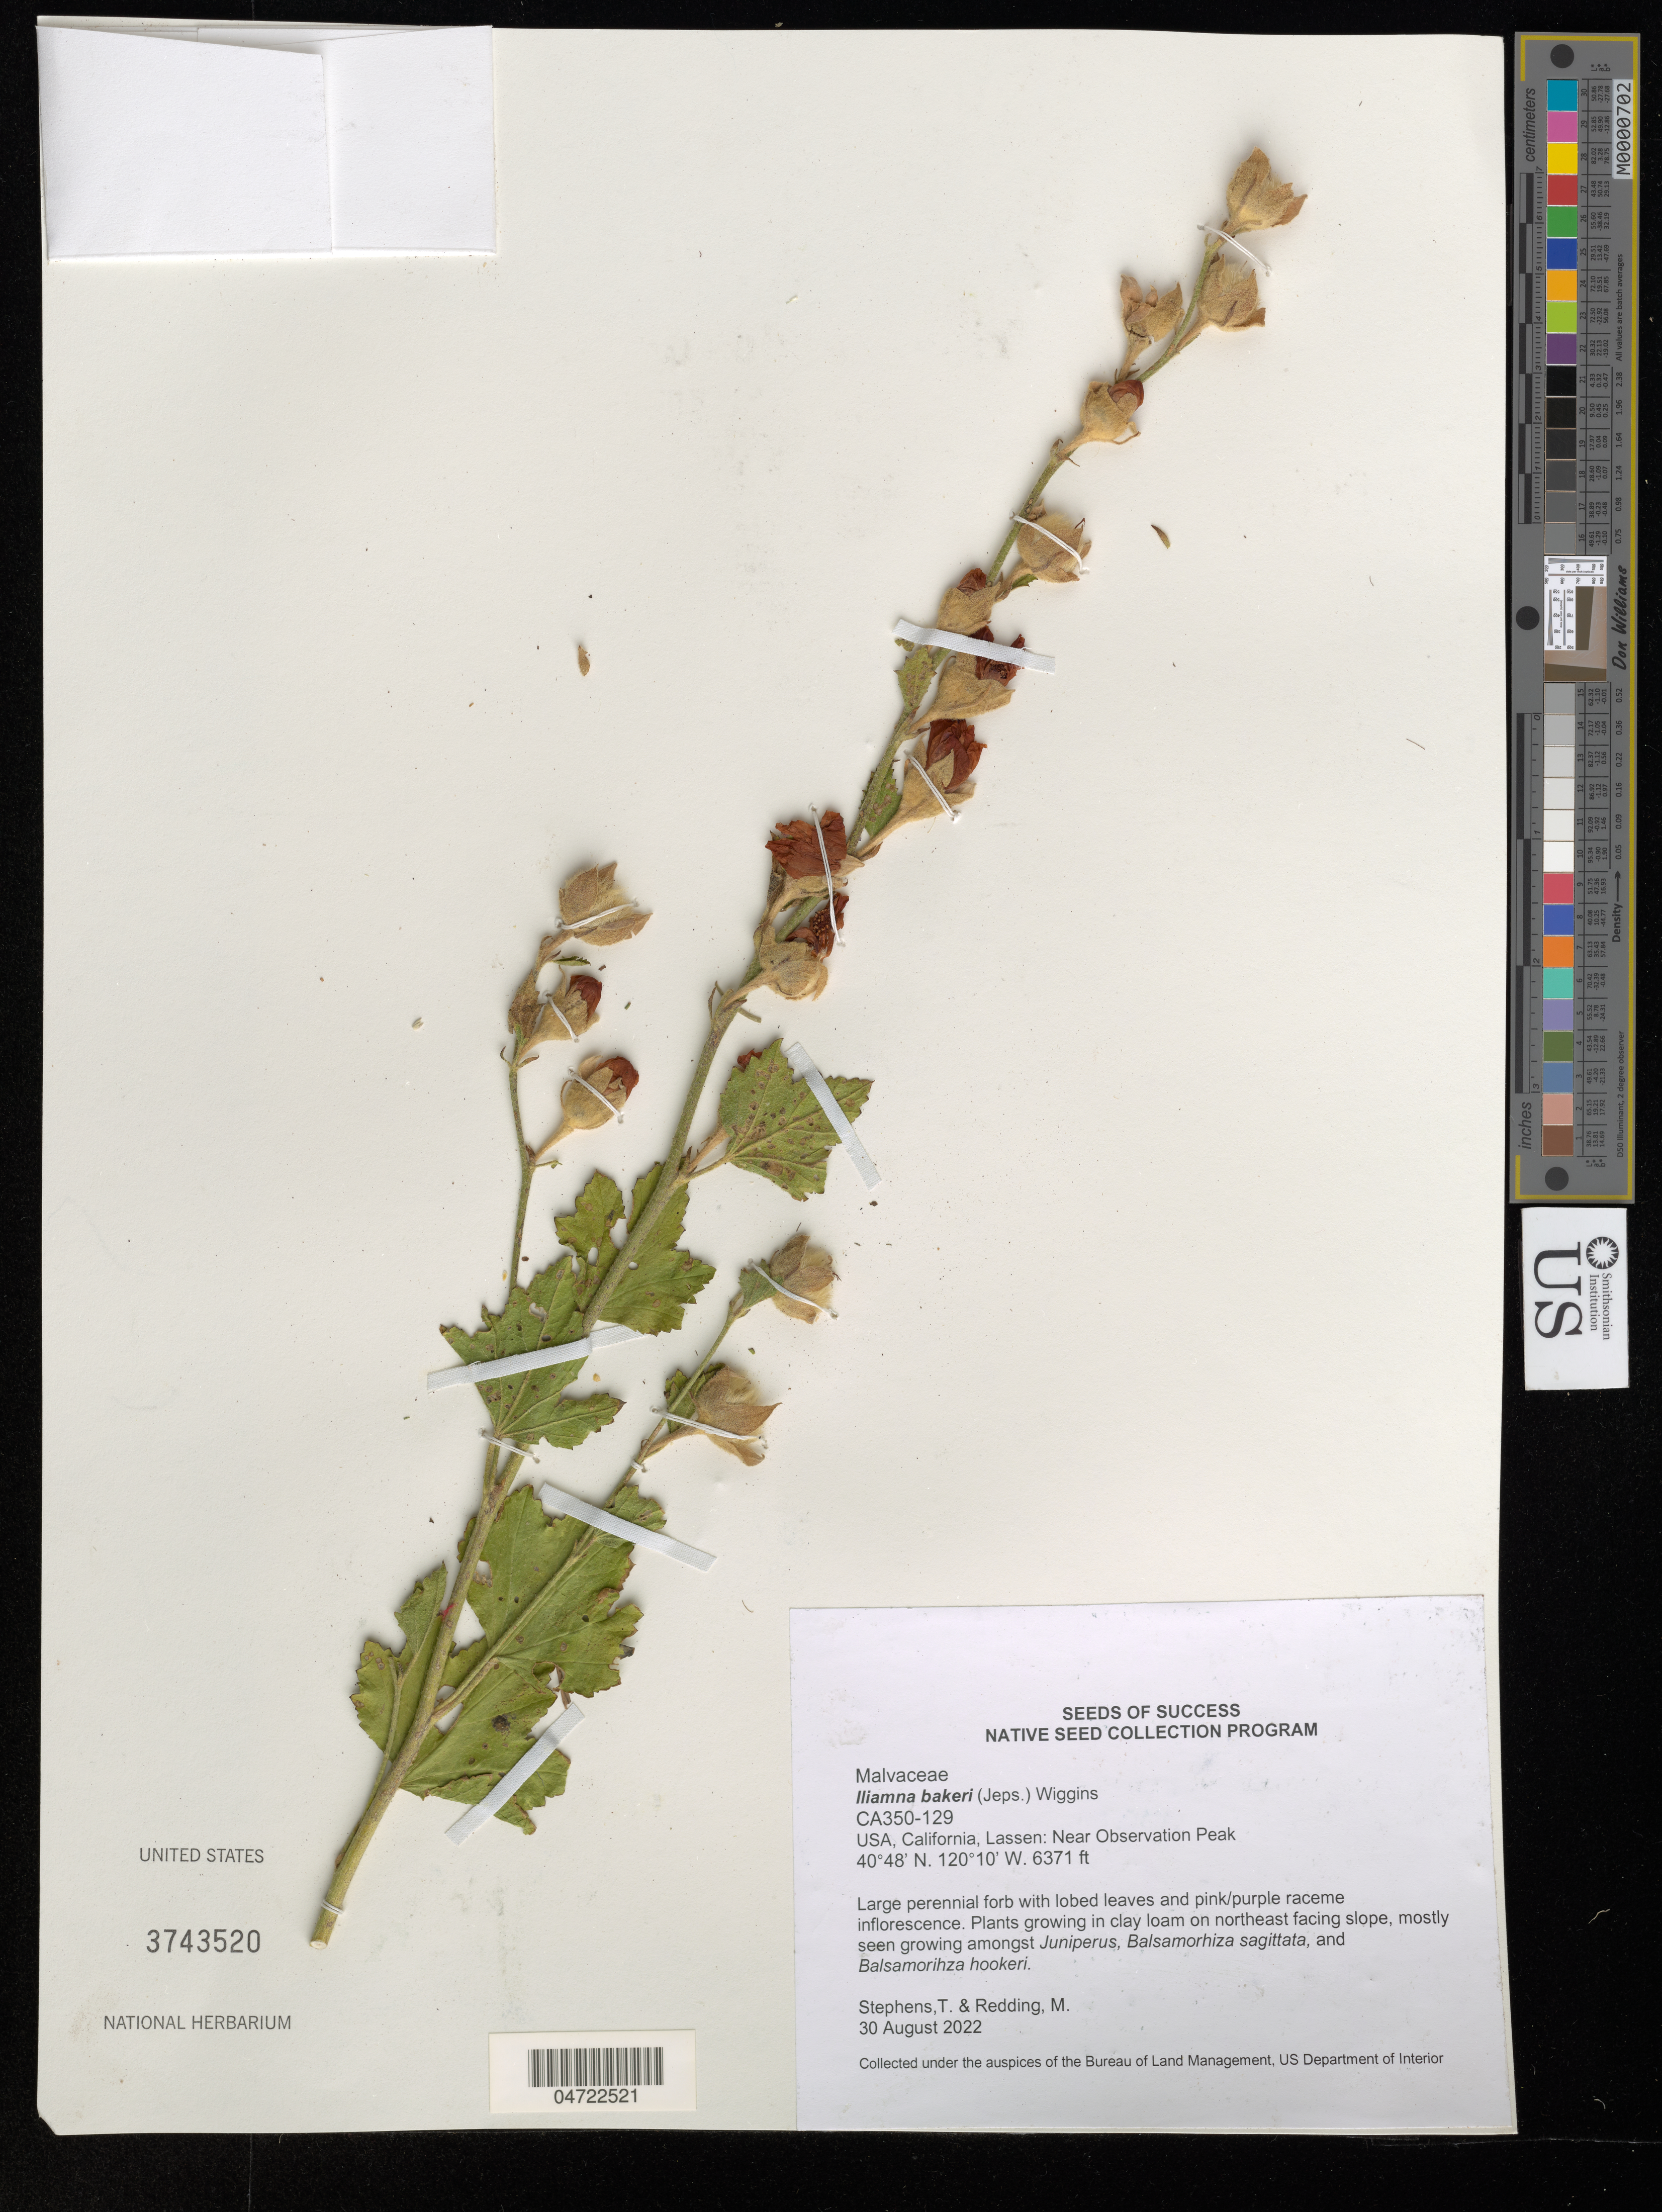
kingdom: Plantae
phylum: Tracheophyta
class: Magnoliopsida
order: Malvales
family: Malvaceae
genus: Iliamna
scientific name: Iliamna bakeri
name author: (Jeps.) Wiggins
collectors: T. Stephens & M. Redding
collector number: CA350-129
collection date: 2022-08-30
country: United States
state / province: California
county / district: Lassen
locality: Lassen: Near Observation Peak.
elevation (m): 1942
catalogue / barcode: US 3743520